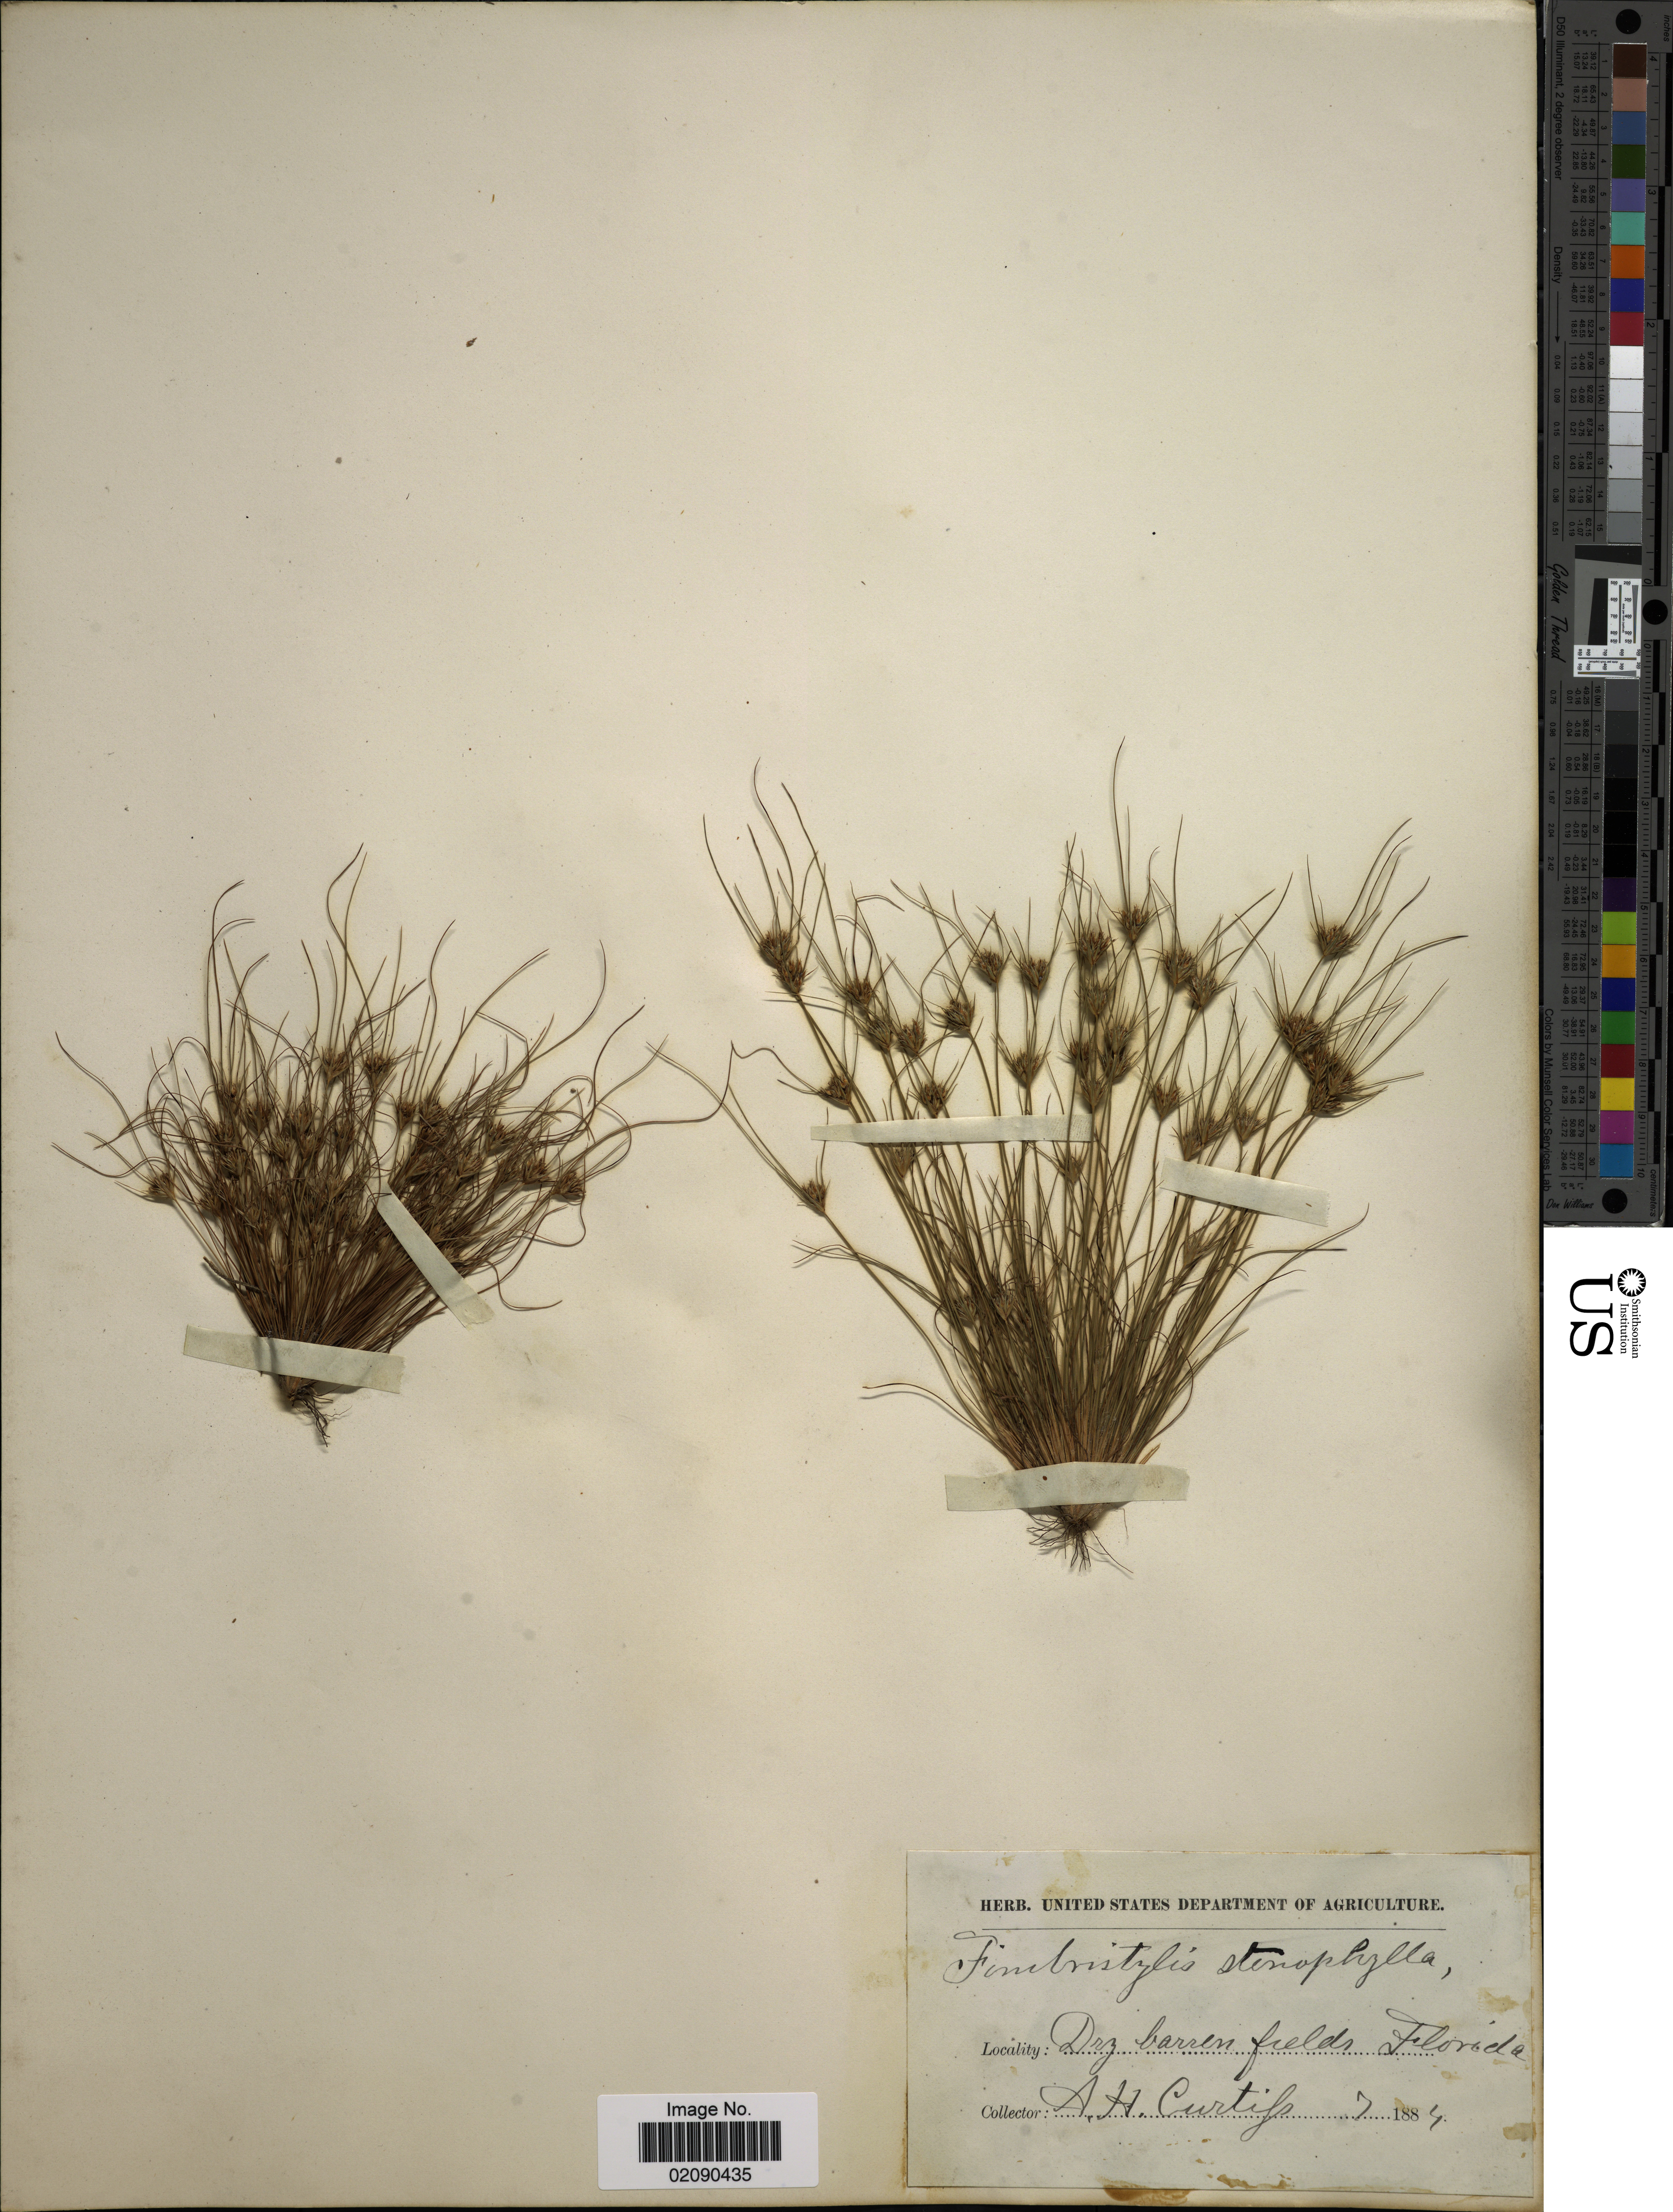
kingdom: Plantae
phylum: Tracheophyta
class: Liliopsida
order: Poales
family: Cyperaceae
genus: Bulbostylis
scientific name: Bulbostylis stenophylla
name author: (Elliott) C.B. Clarke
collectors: A. H. Curtiss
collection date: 1884-07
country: United States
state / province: Florida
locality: Dry barren fields